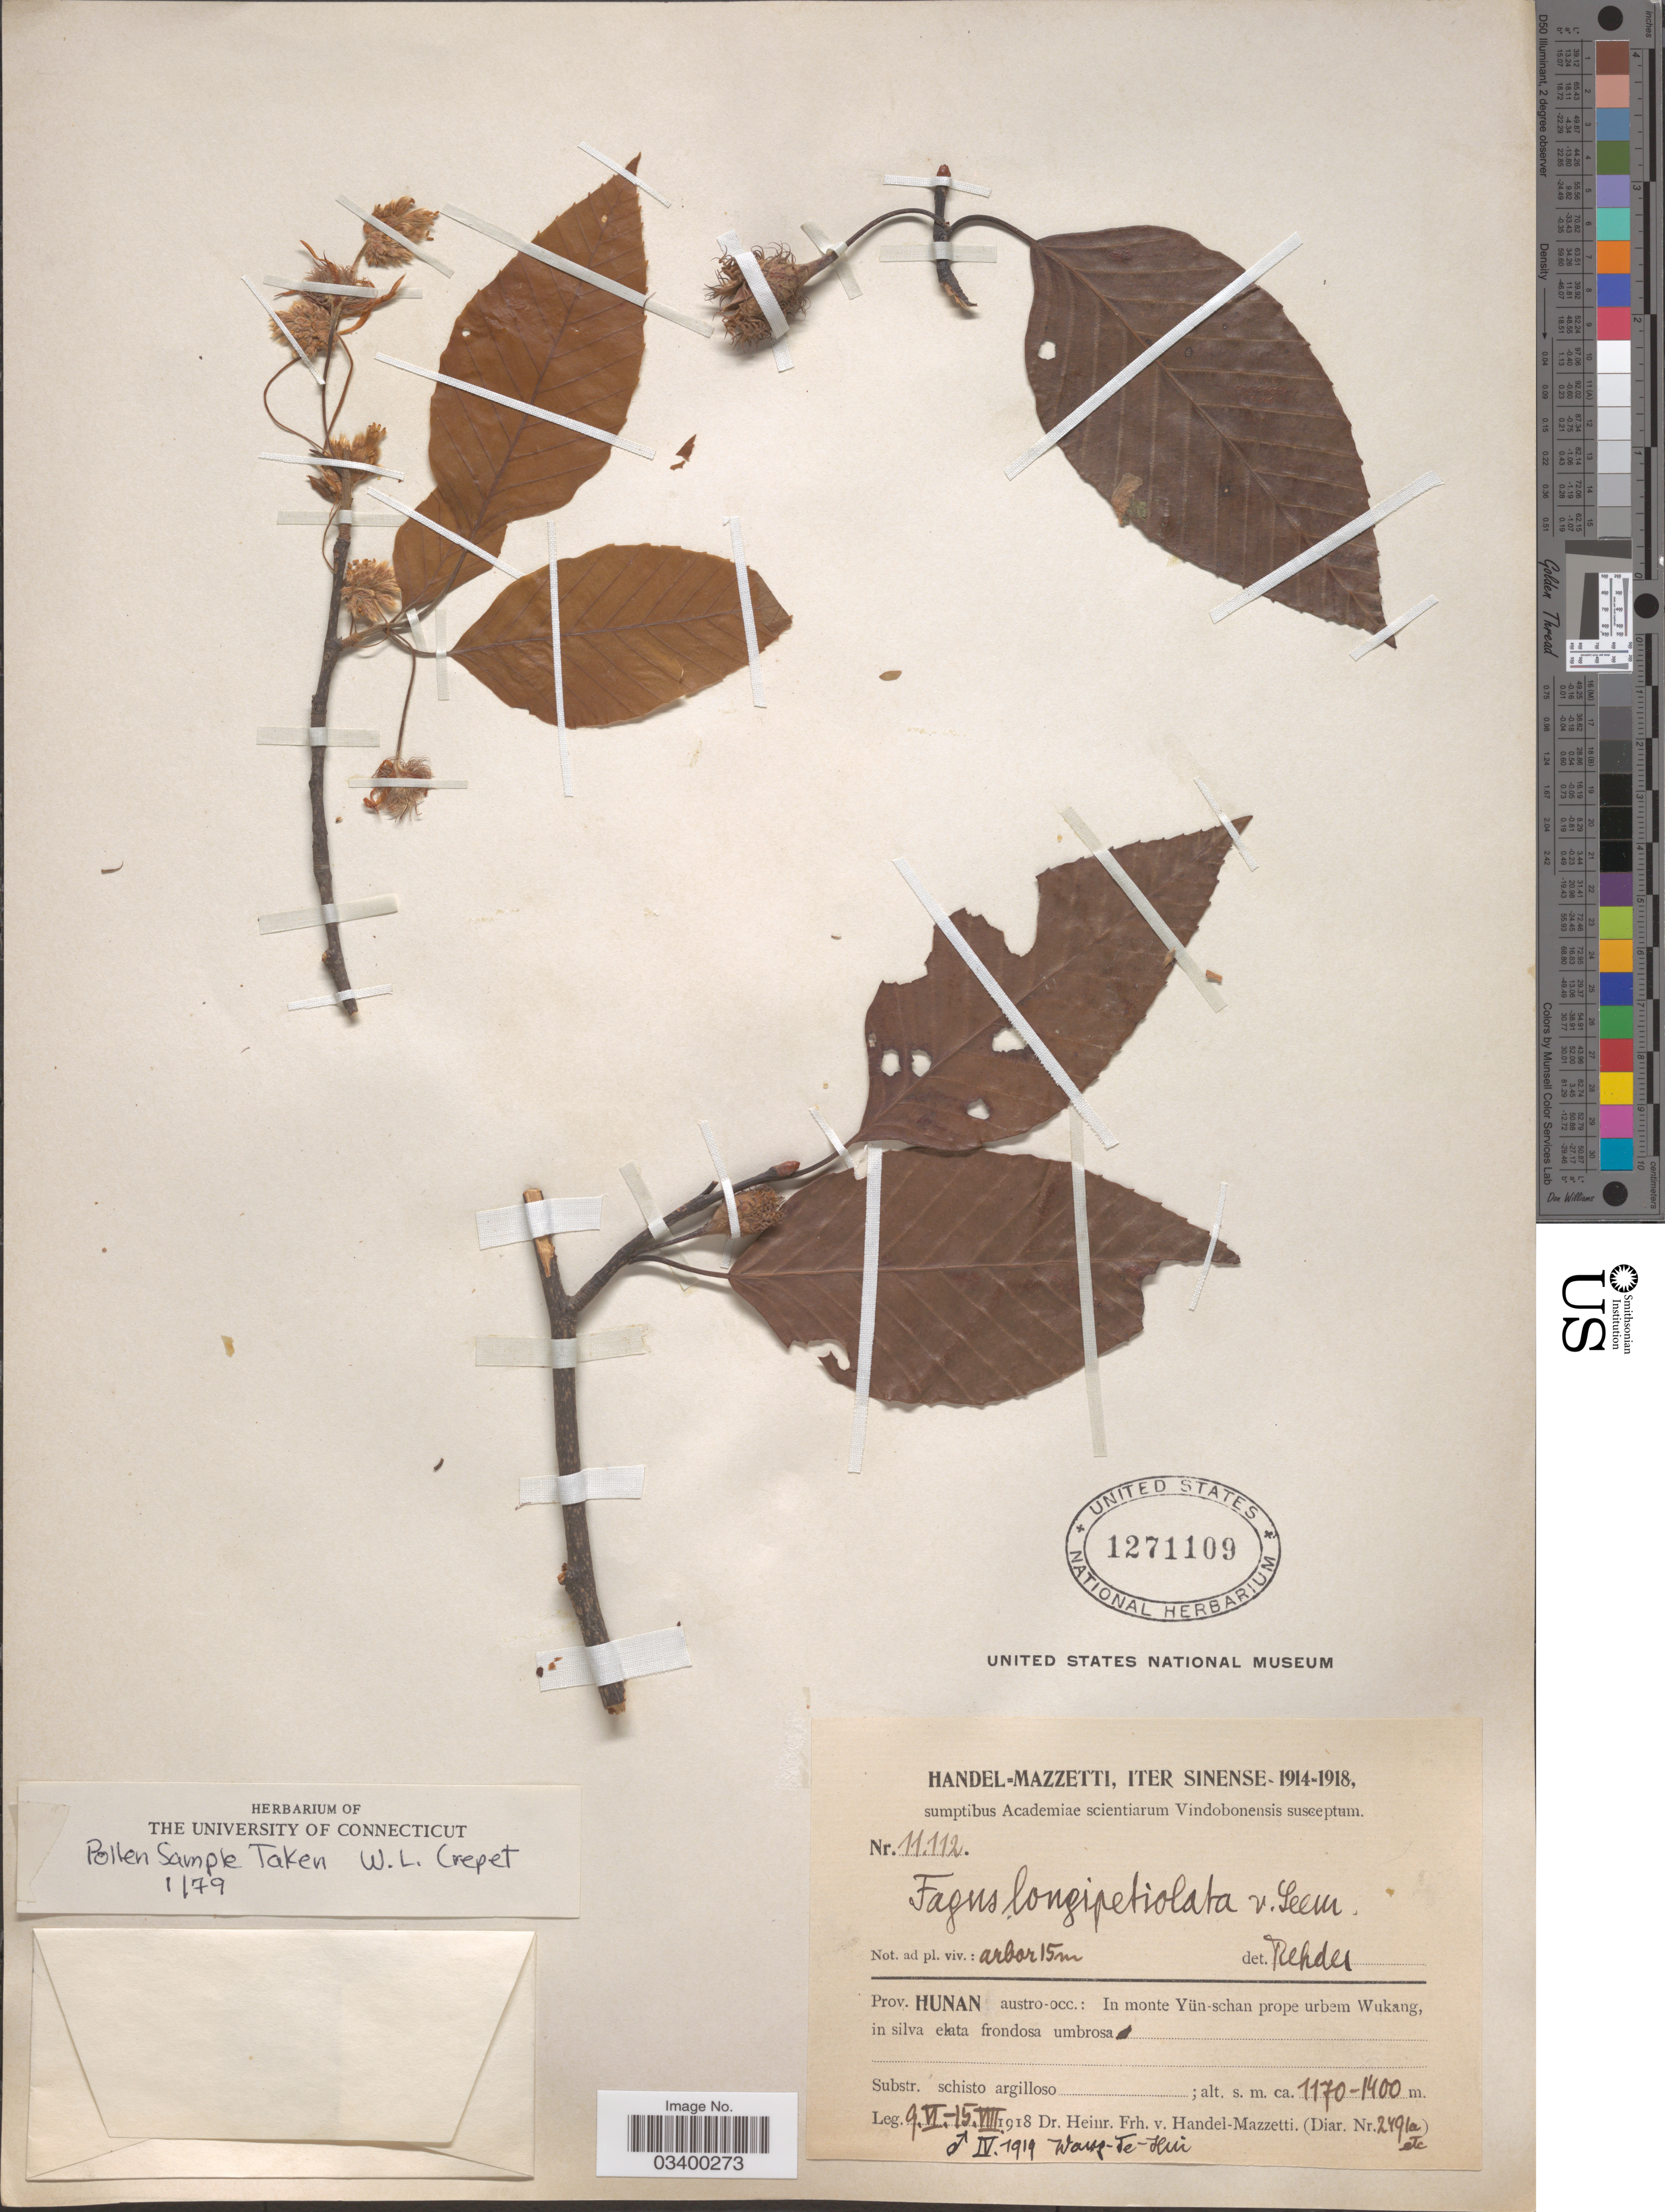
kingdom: Plantae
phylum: Tracheophyta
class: Magnoliopsida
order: Fagales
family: Fagaceae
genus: Fagus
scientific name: Fagus longipetiolata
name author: Seemen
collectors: H. Handel-Mazzetti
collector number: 11112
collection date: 1918-06-09/1918-08-15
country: China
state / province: Hunan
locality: Sinense. Prov. Hunan austro-occ.: In monte Yün-schan prope urbem Wukang.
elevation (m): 1170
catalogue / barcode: US 1271109